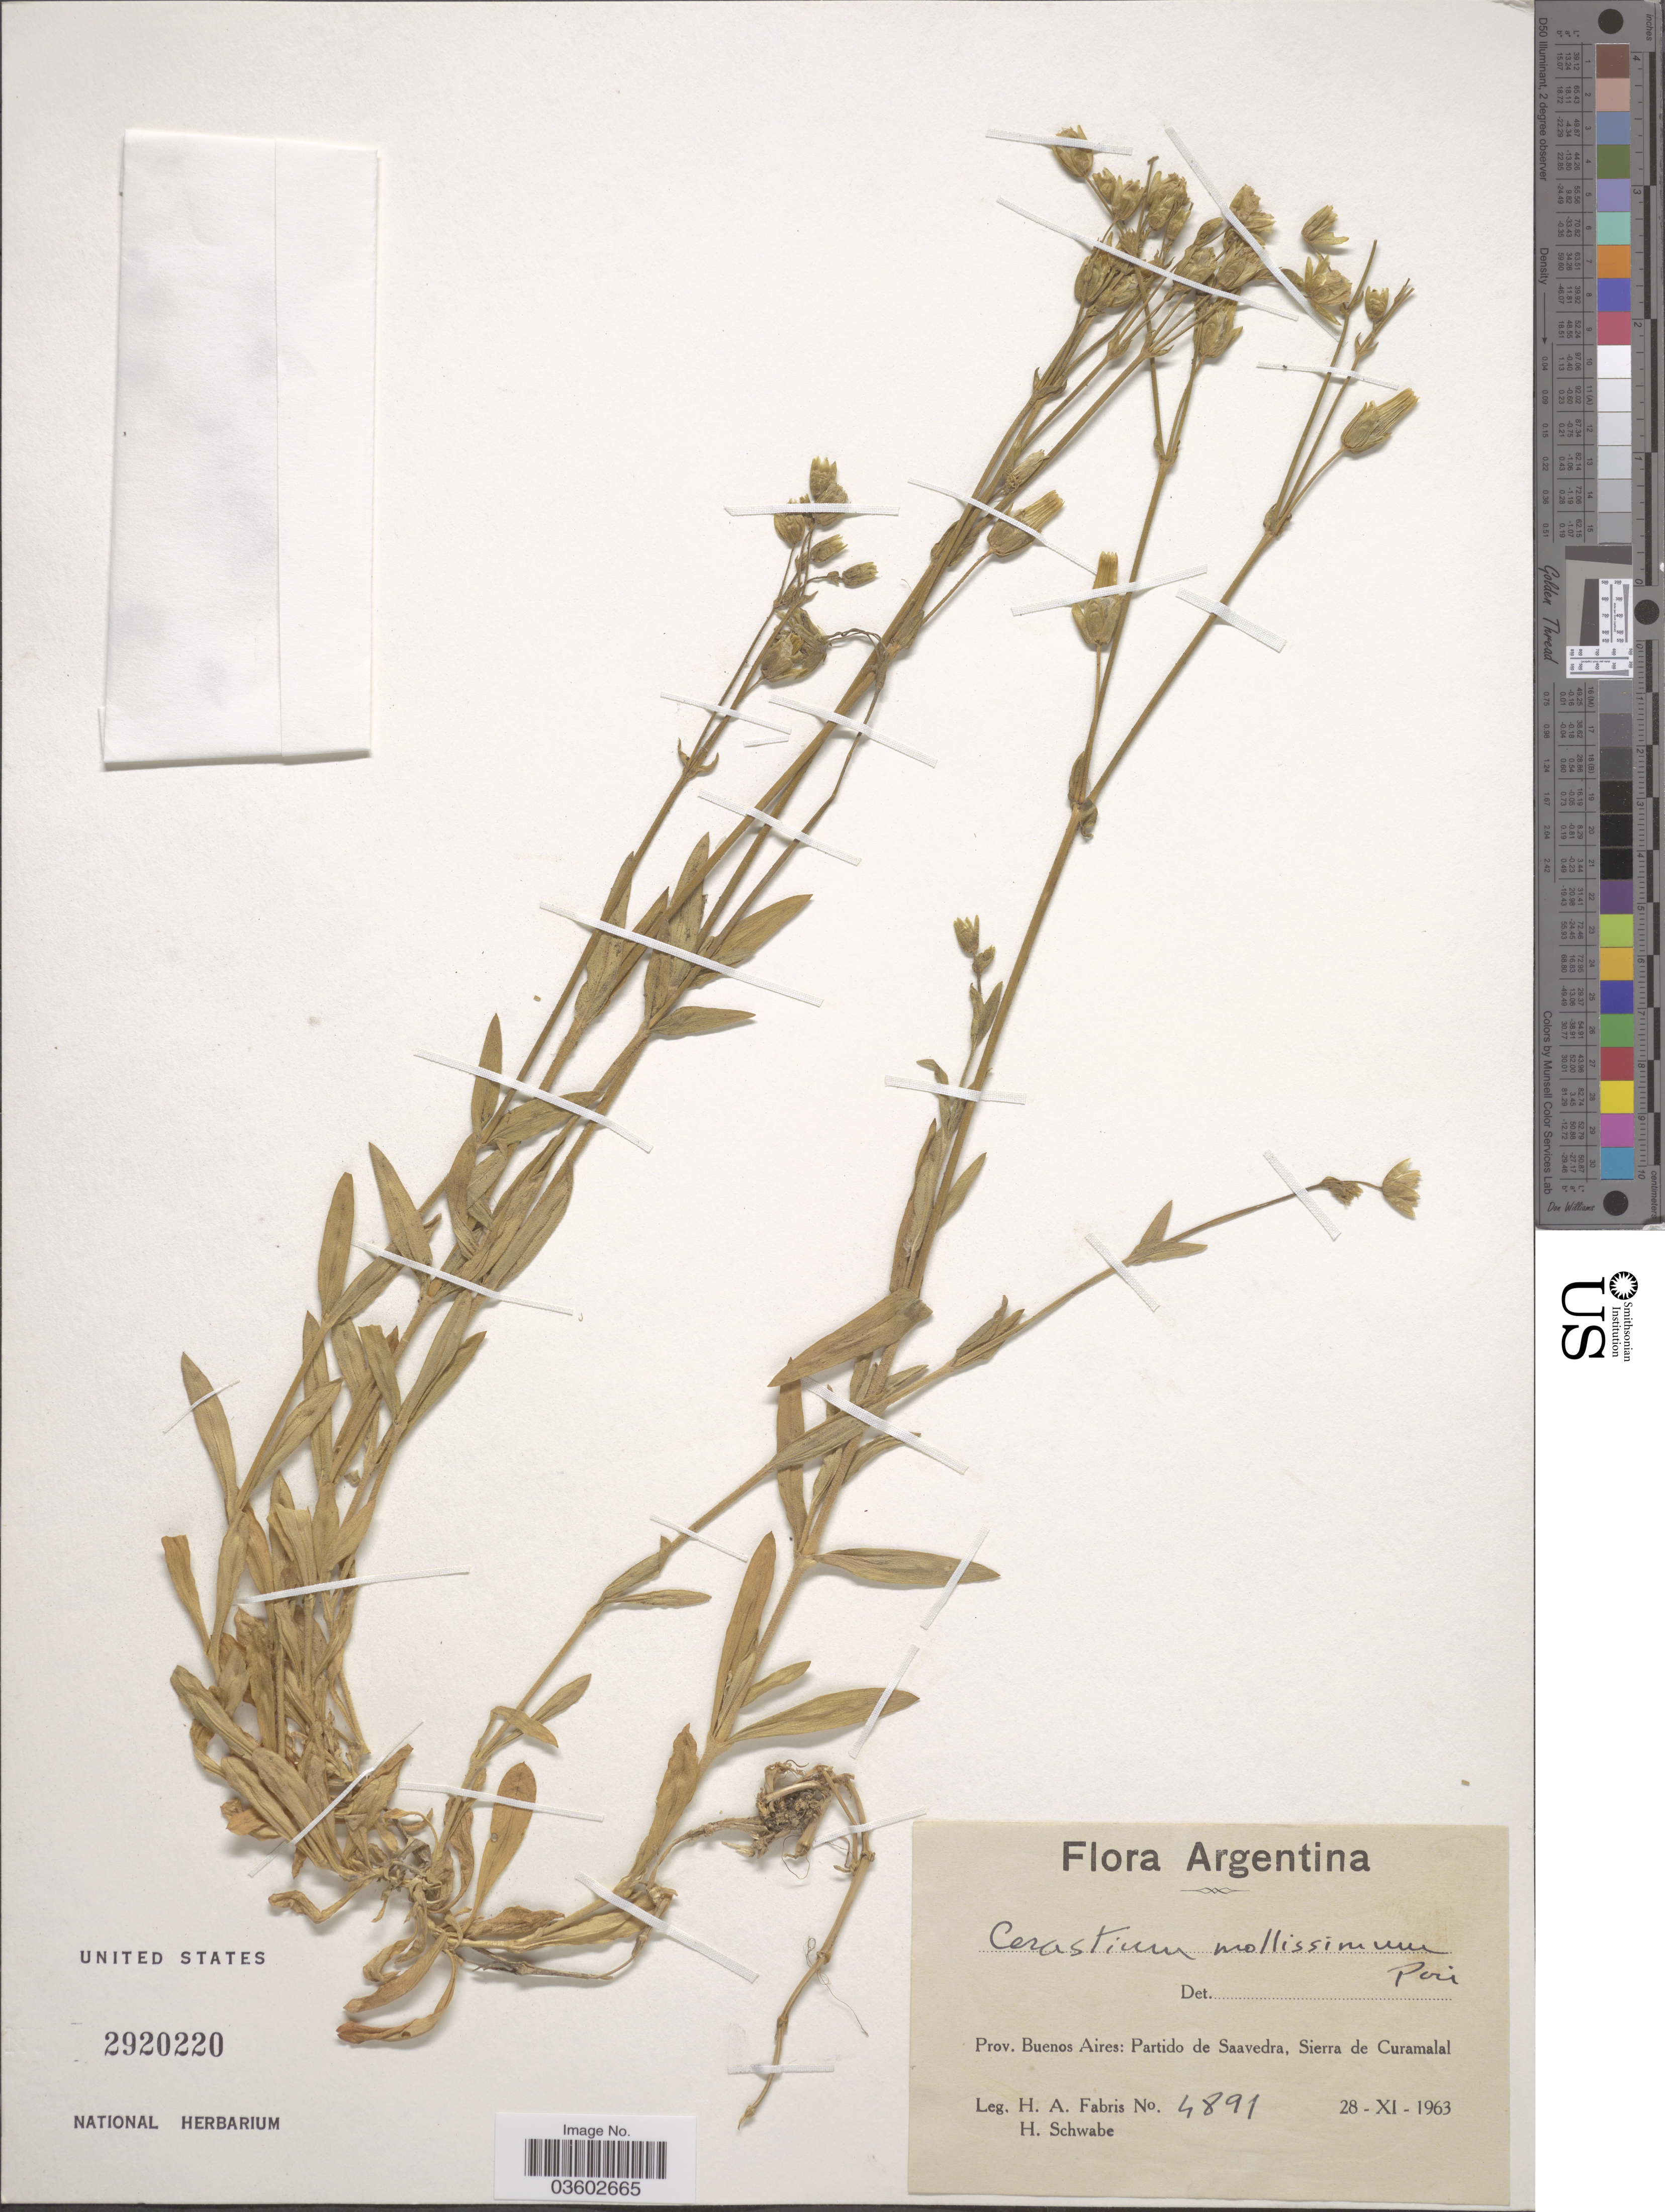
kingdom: Plantae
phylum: Tracheophyta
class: Magnoliopsida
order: Caryophyllales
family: Caryophyllaceae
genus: Cerastium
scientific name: Cerastium mollissimum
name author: Poir.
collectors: H. A. Fabris & H. Schwabe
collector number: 4891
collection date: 1963-11-28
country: Argentina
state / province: Buenos Aires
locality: Partido de Saavedra, Sierra de Curamalal.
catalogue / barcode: US 2920220